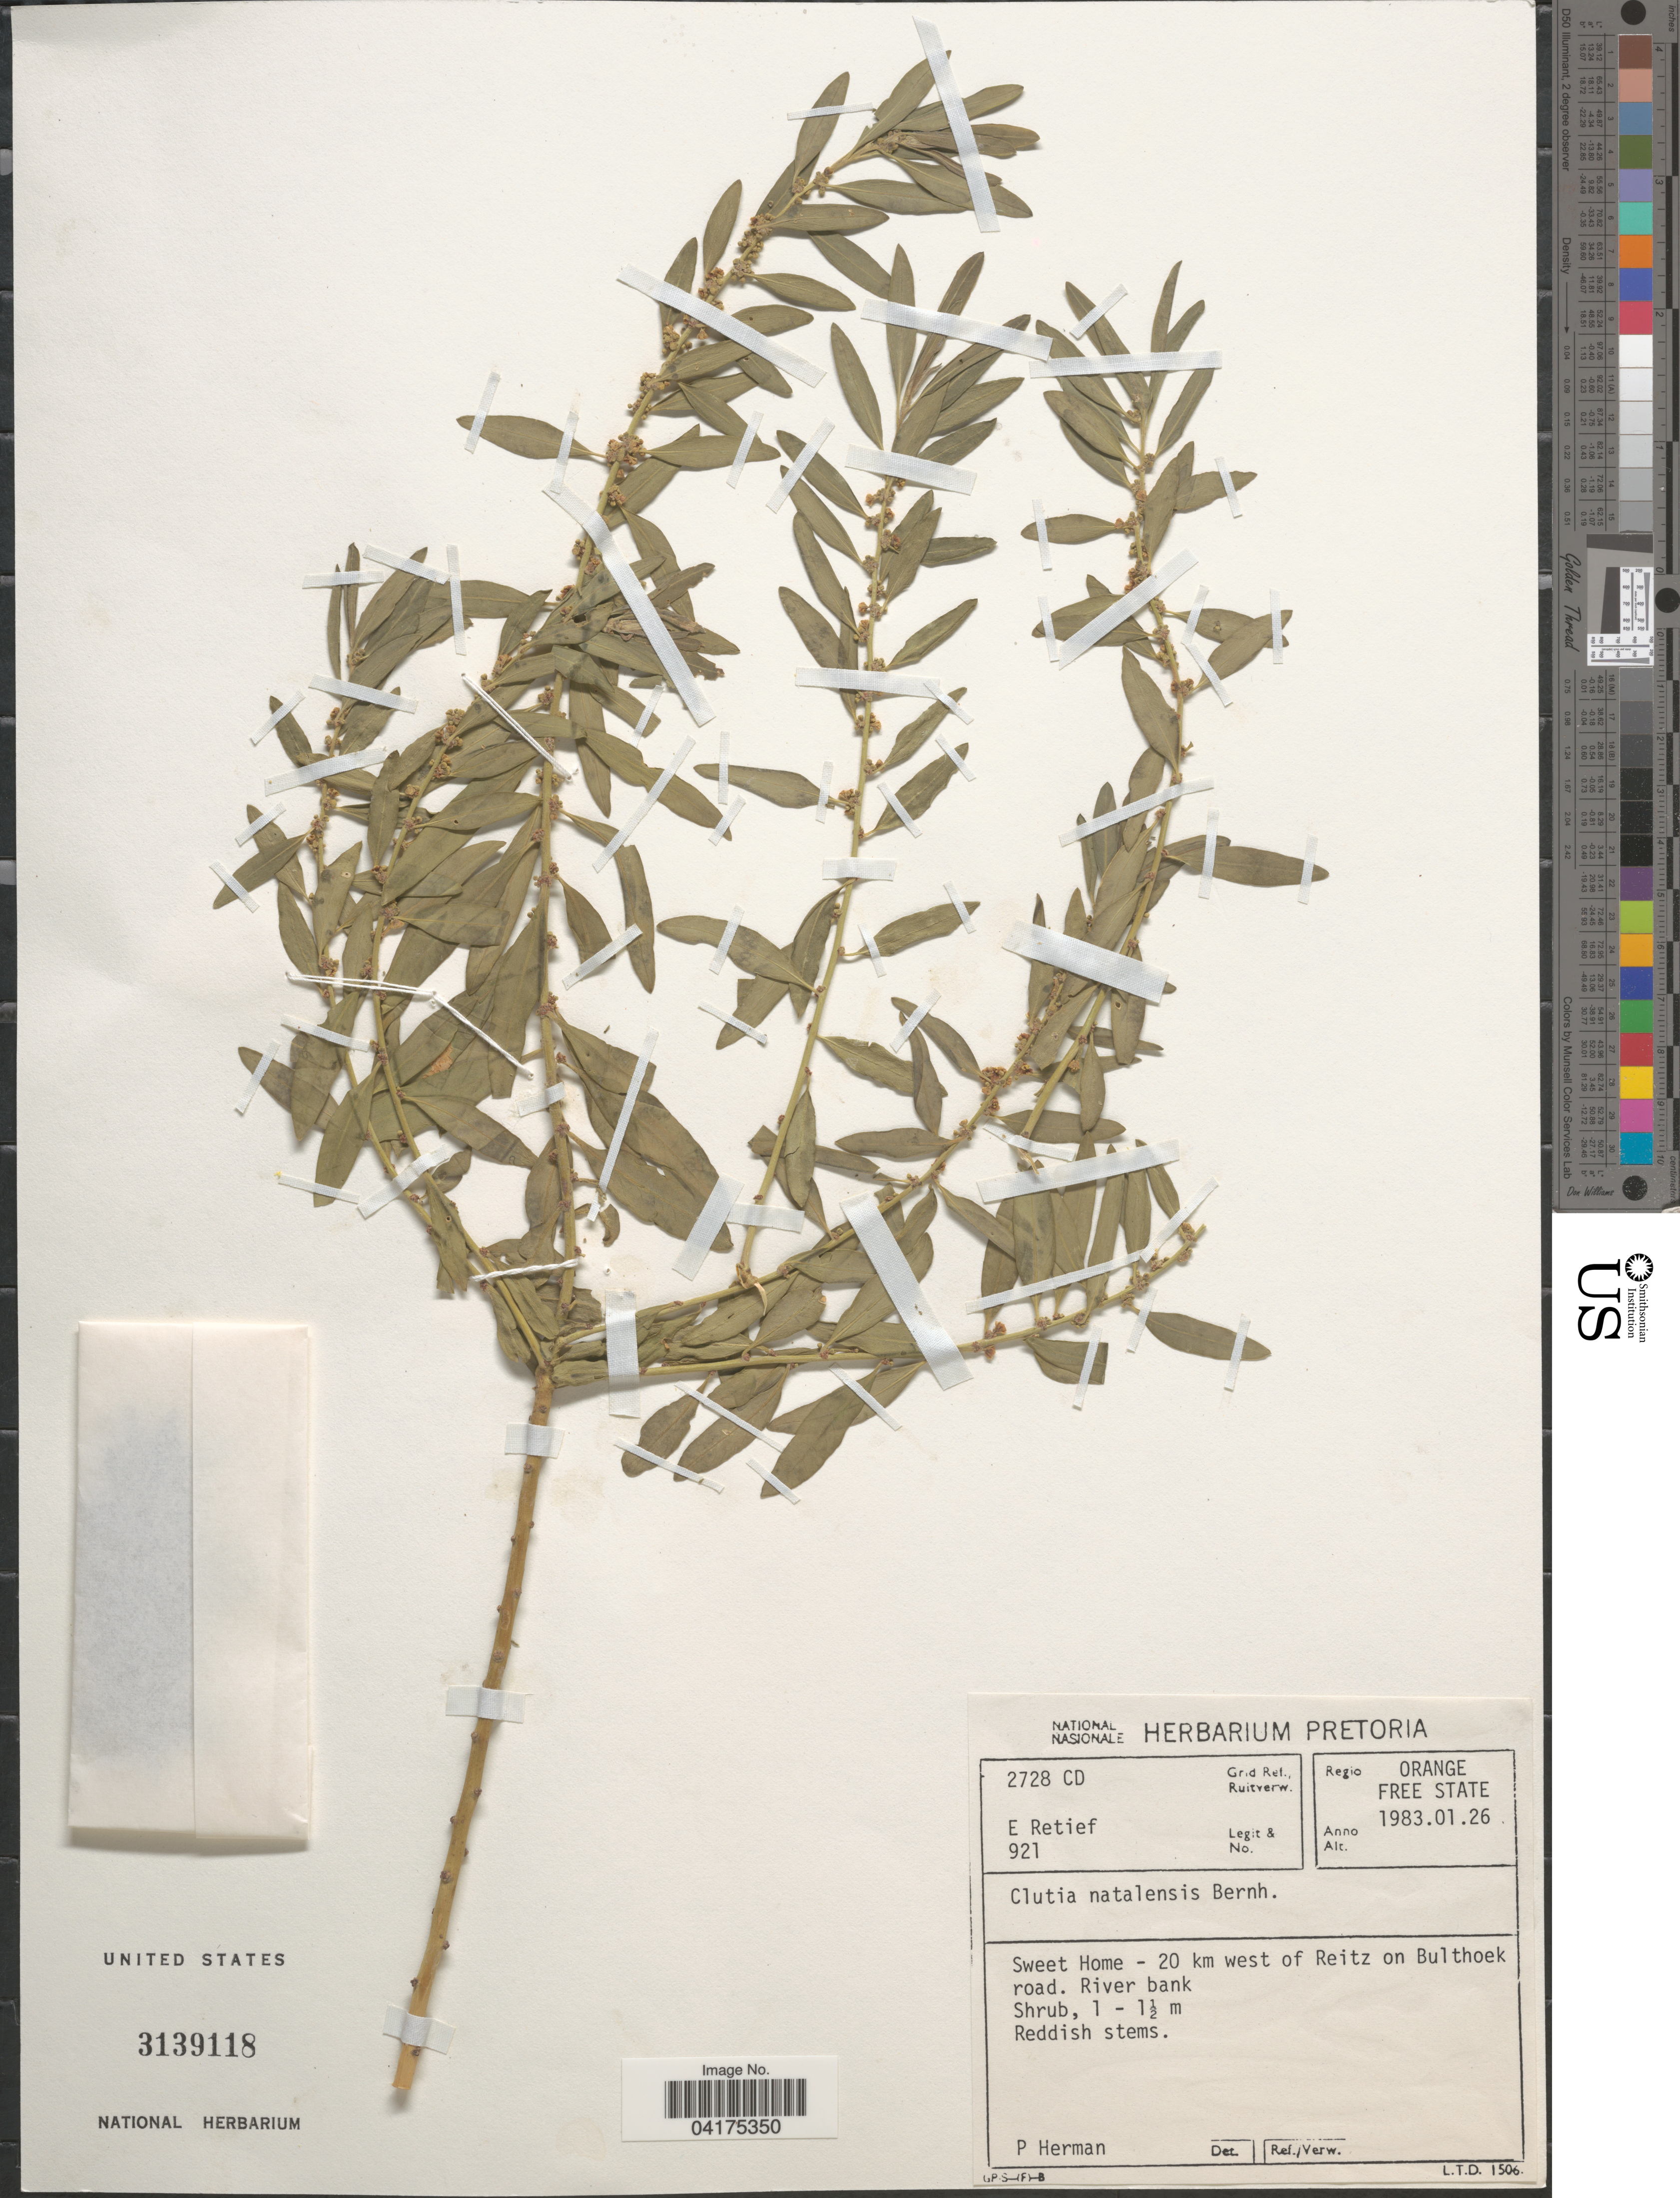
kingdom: Plantae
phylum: Tracheophyta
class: Magnoliopsida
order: Malpighiales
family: Peraceae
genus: Clutia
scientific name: Clutia natalensis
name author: Bernh.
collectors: E. Retief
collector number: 921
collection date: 1983-01-26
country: South Africa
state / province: Free State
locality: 2728 CD Grid Ref. Sweet Home - 20 km west of Reitz on Bulthoek road. Regio Orange Free State.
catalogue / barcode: US 3139118